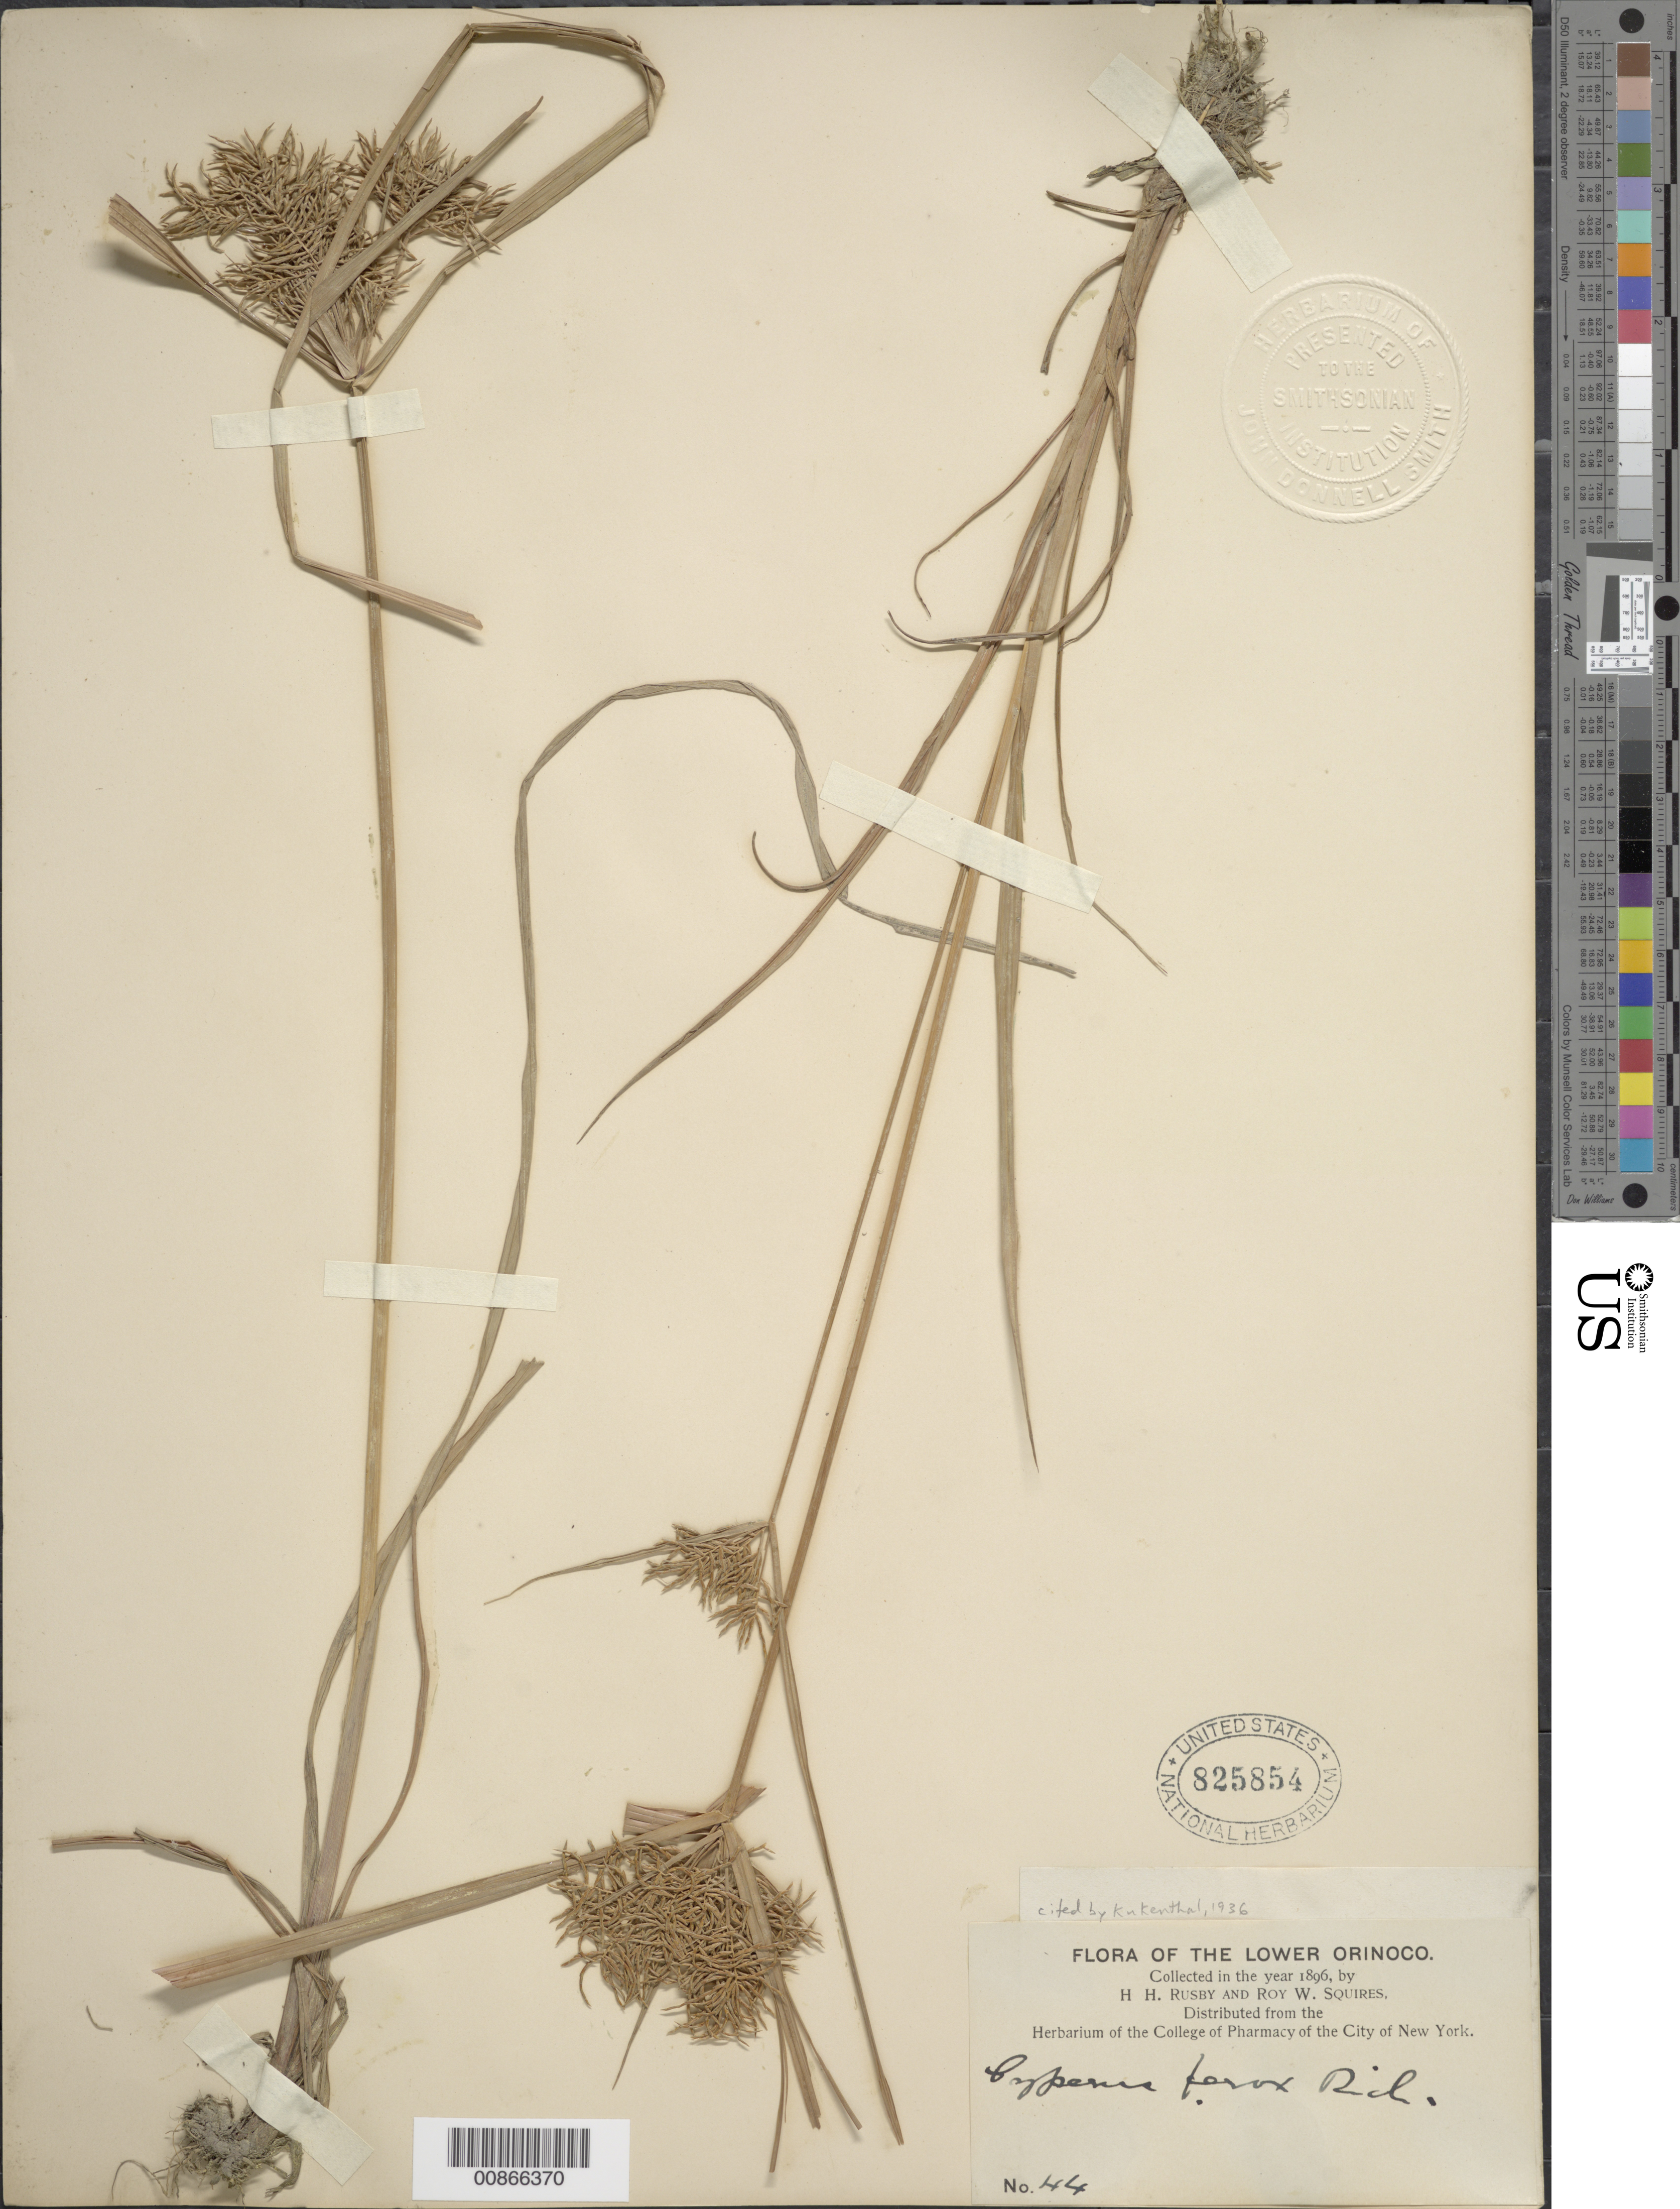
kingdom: Plantae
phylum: Tracheophyta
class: Liliopsida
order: Poales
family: Cyperaceae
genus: Cyperus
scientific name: Cyperus odoratus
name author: L.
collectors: H. H. Rusby & R. Squires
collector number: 44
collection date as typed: April 1896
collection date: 1896-04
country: Venezuela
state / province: Delta Amacuro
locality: Lower Orinoco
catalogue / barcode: US 825854